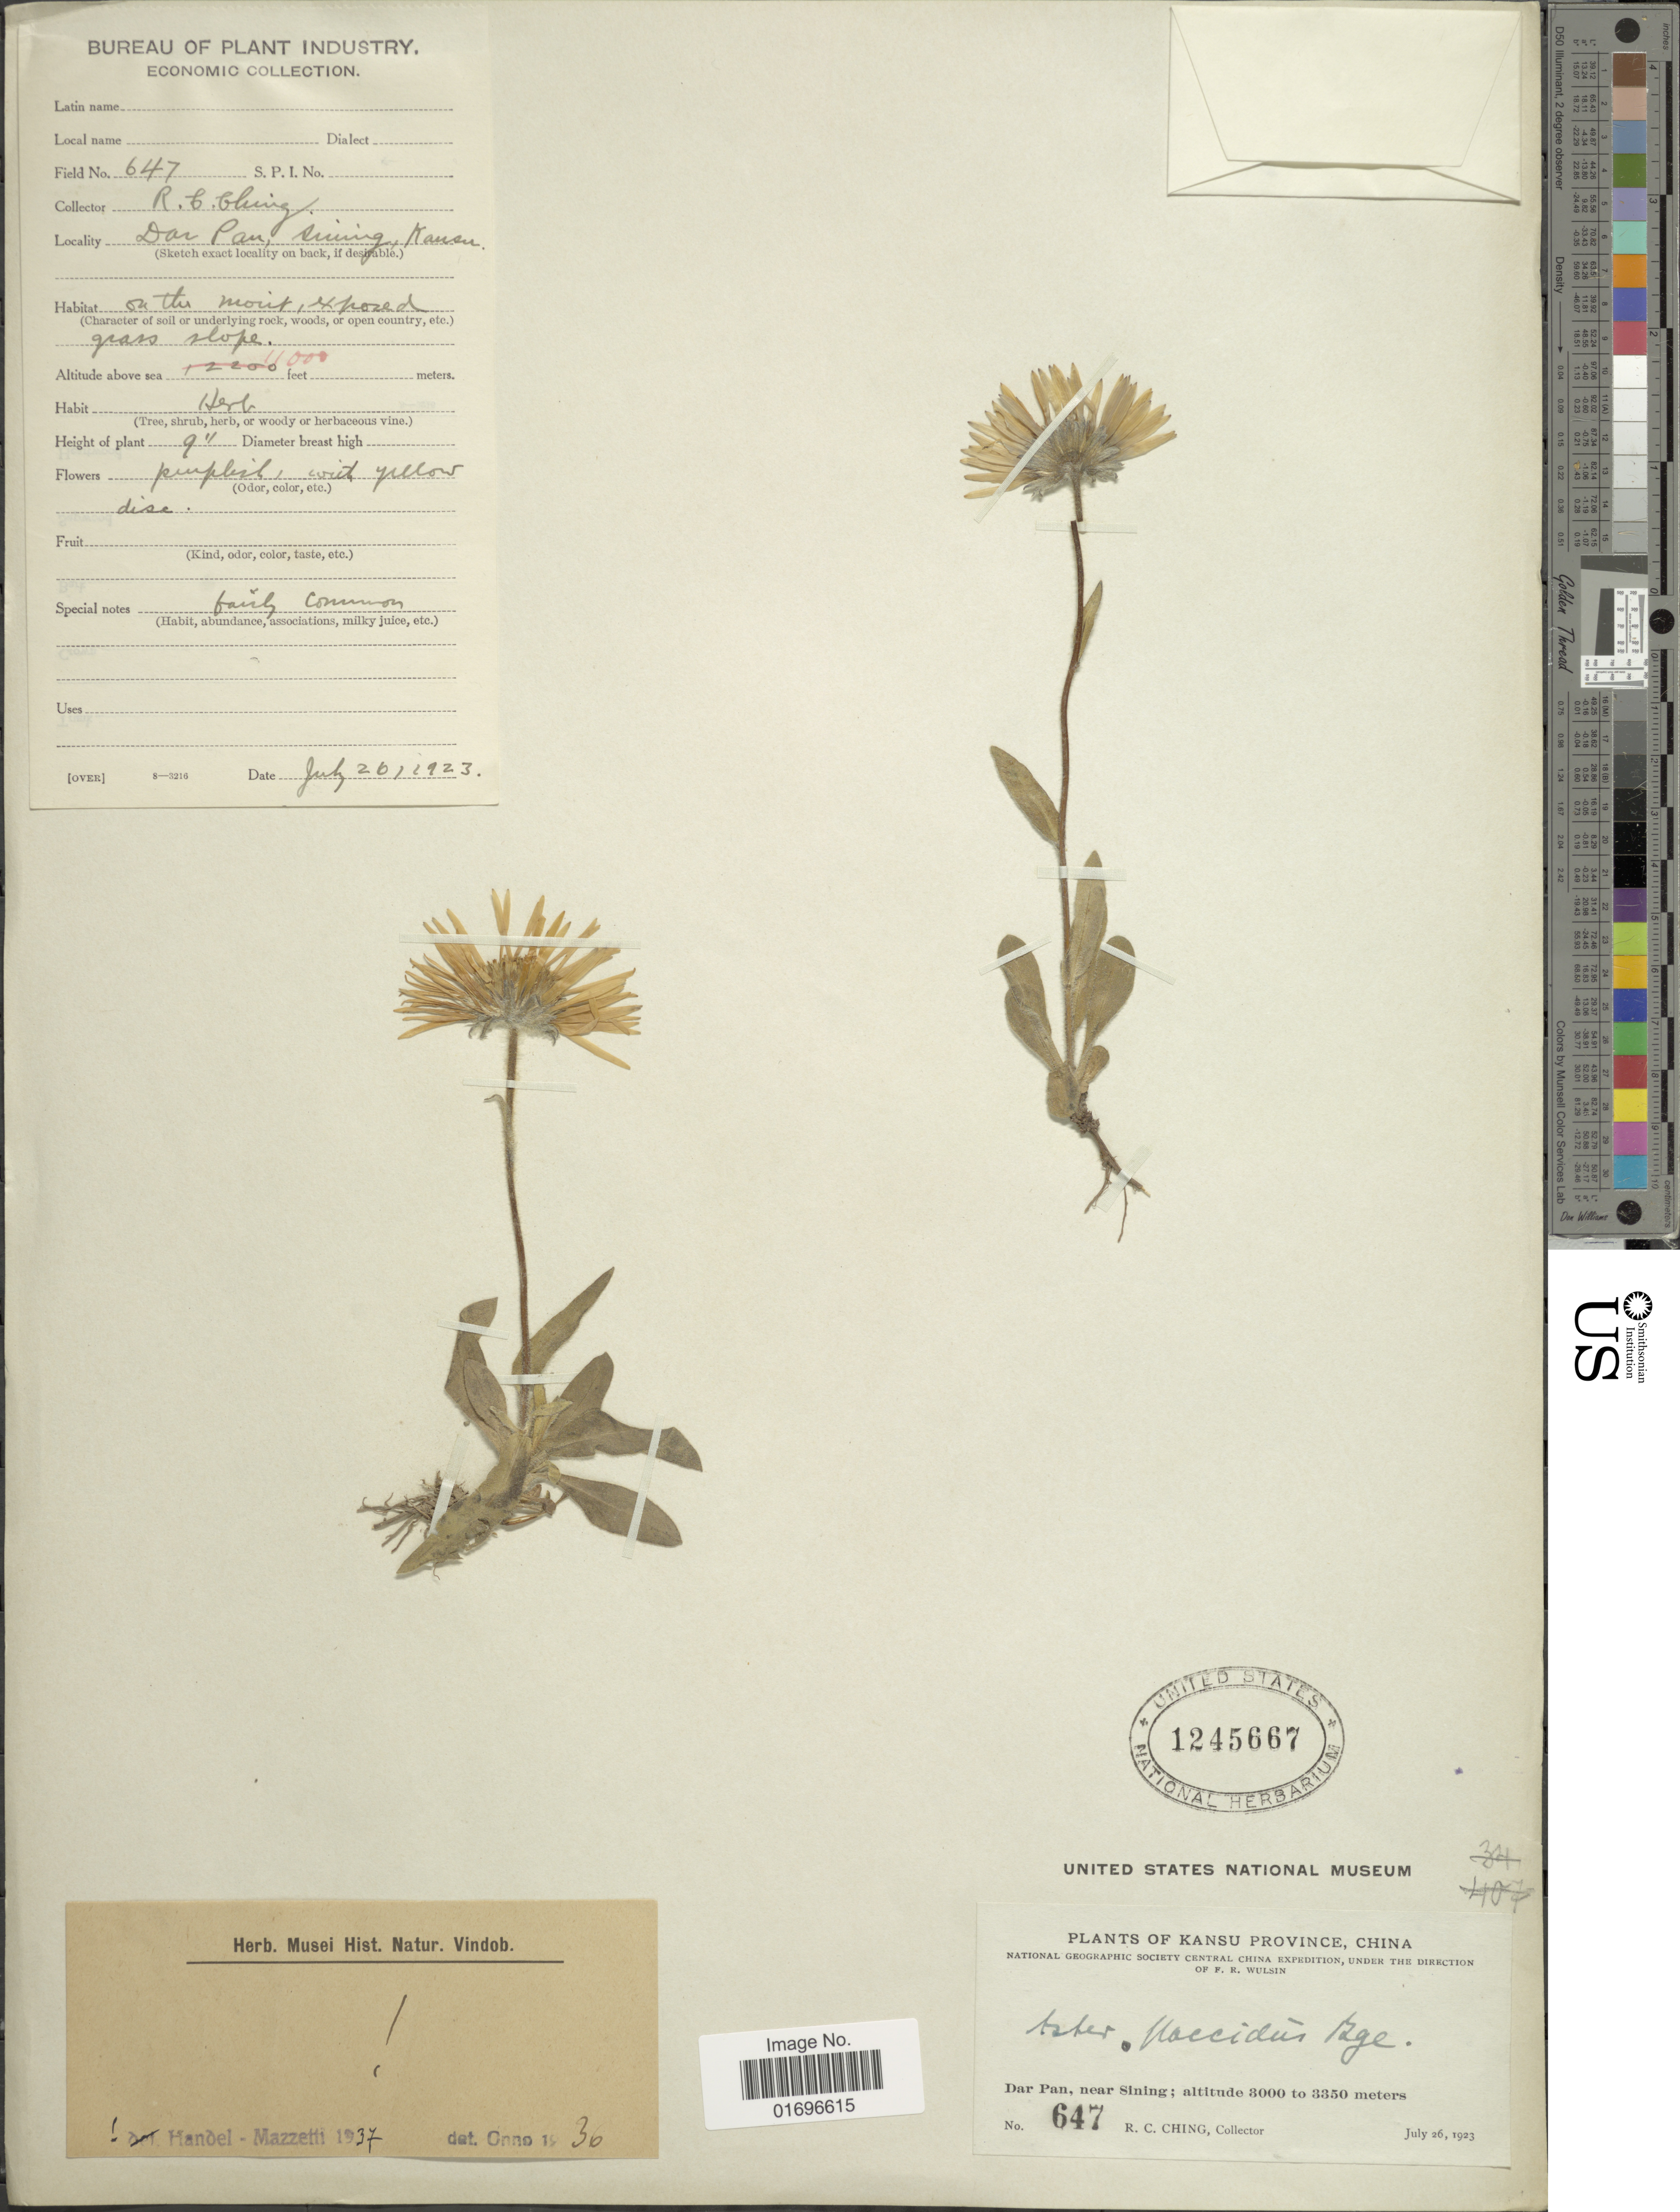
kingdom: Plantae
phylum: Tracheophyta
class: Magnoliopsida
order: Asterales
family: Asteraceae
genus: Aster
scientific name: Aster flaccidus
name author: Bunge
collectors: R. C. Ching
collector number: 647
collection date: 1923-07-26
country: China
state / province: Gansu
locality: Kansu Province, China. Dar Pan, near Sining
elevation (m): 3000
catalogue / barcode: US 1245667